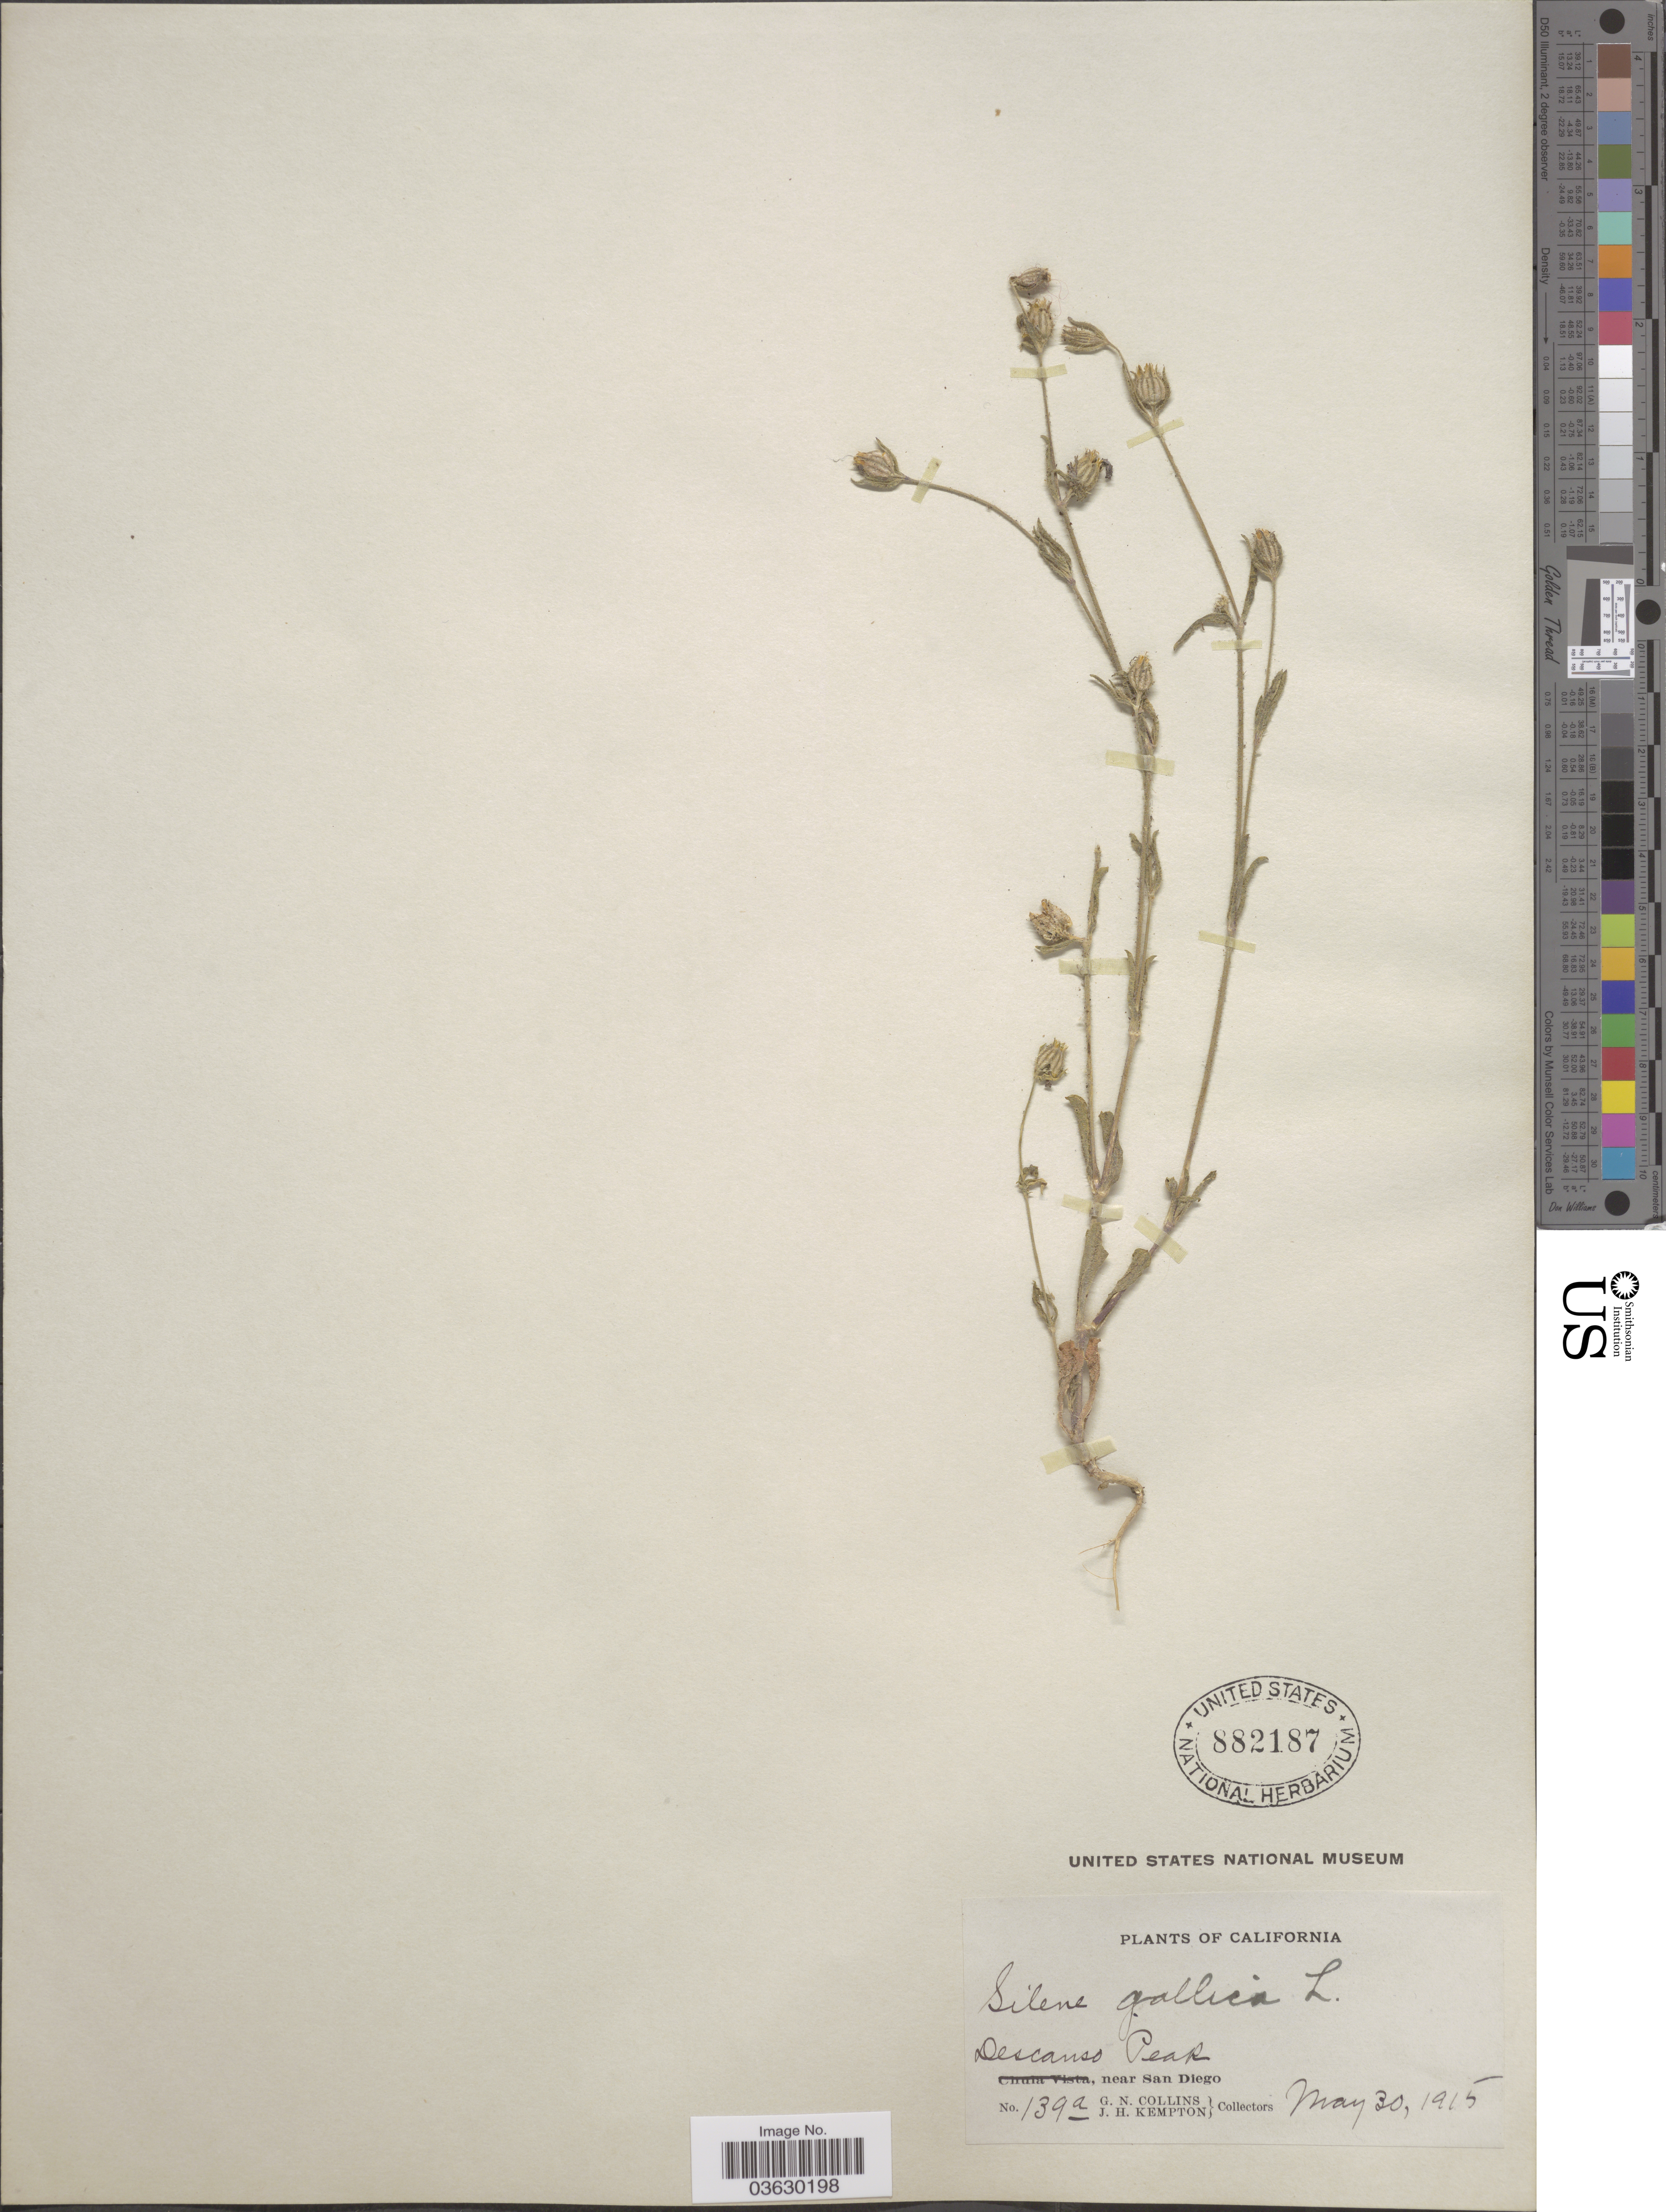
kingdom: Plantae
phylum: Tracheophyta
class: Magnoliopsida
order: Caryophyllales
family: Caryophyllaceae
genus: Silene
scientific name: Silene gallica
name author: L.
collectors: G. Collins & J. H. Kempton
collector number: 139a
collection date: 1915-05-30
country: United States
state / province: California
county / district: San Diego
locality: Descanso Peak, near San Diego.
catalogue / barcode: US 882187